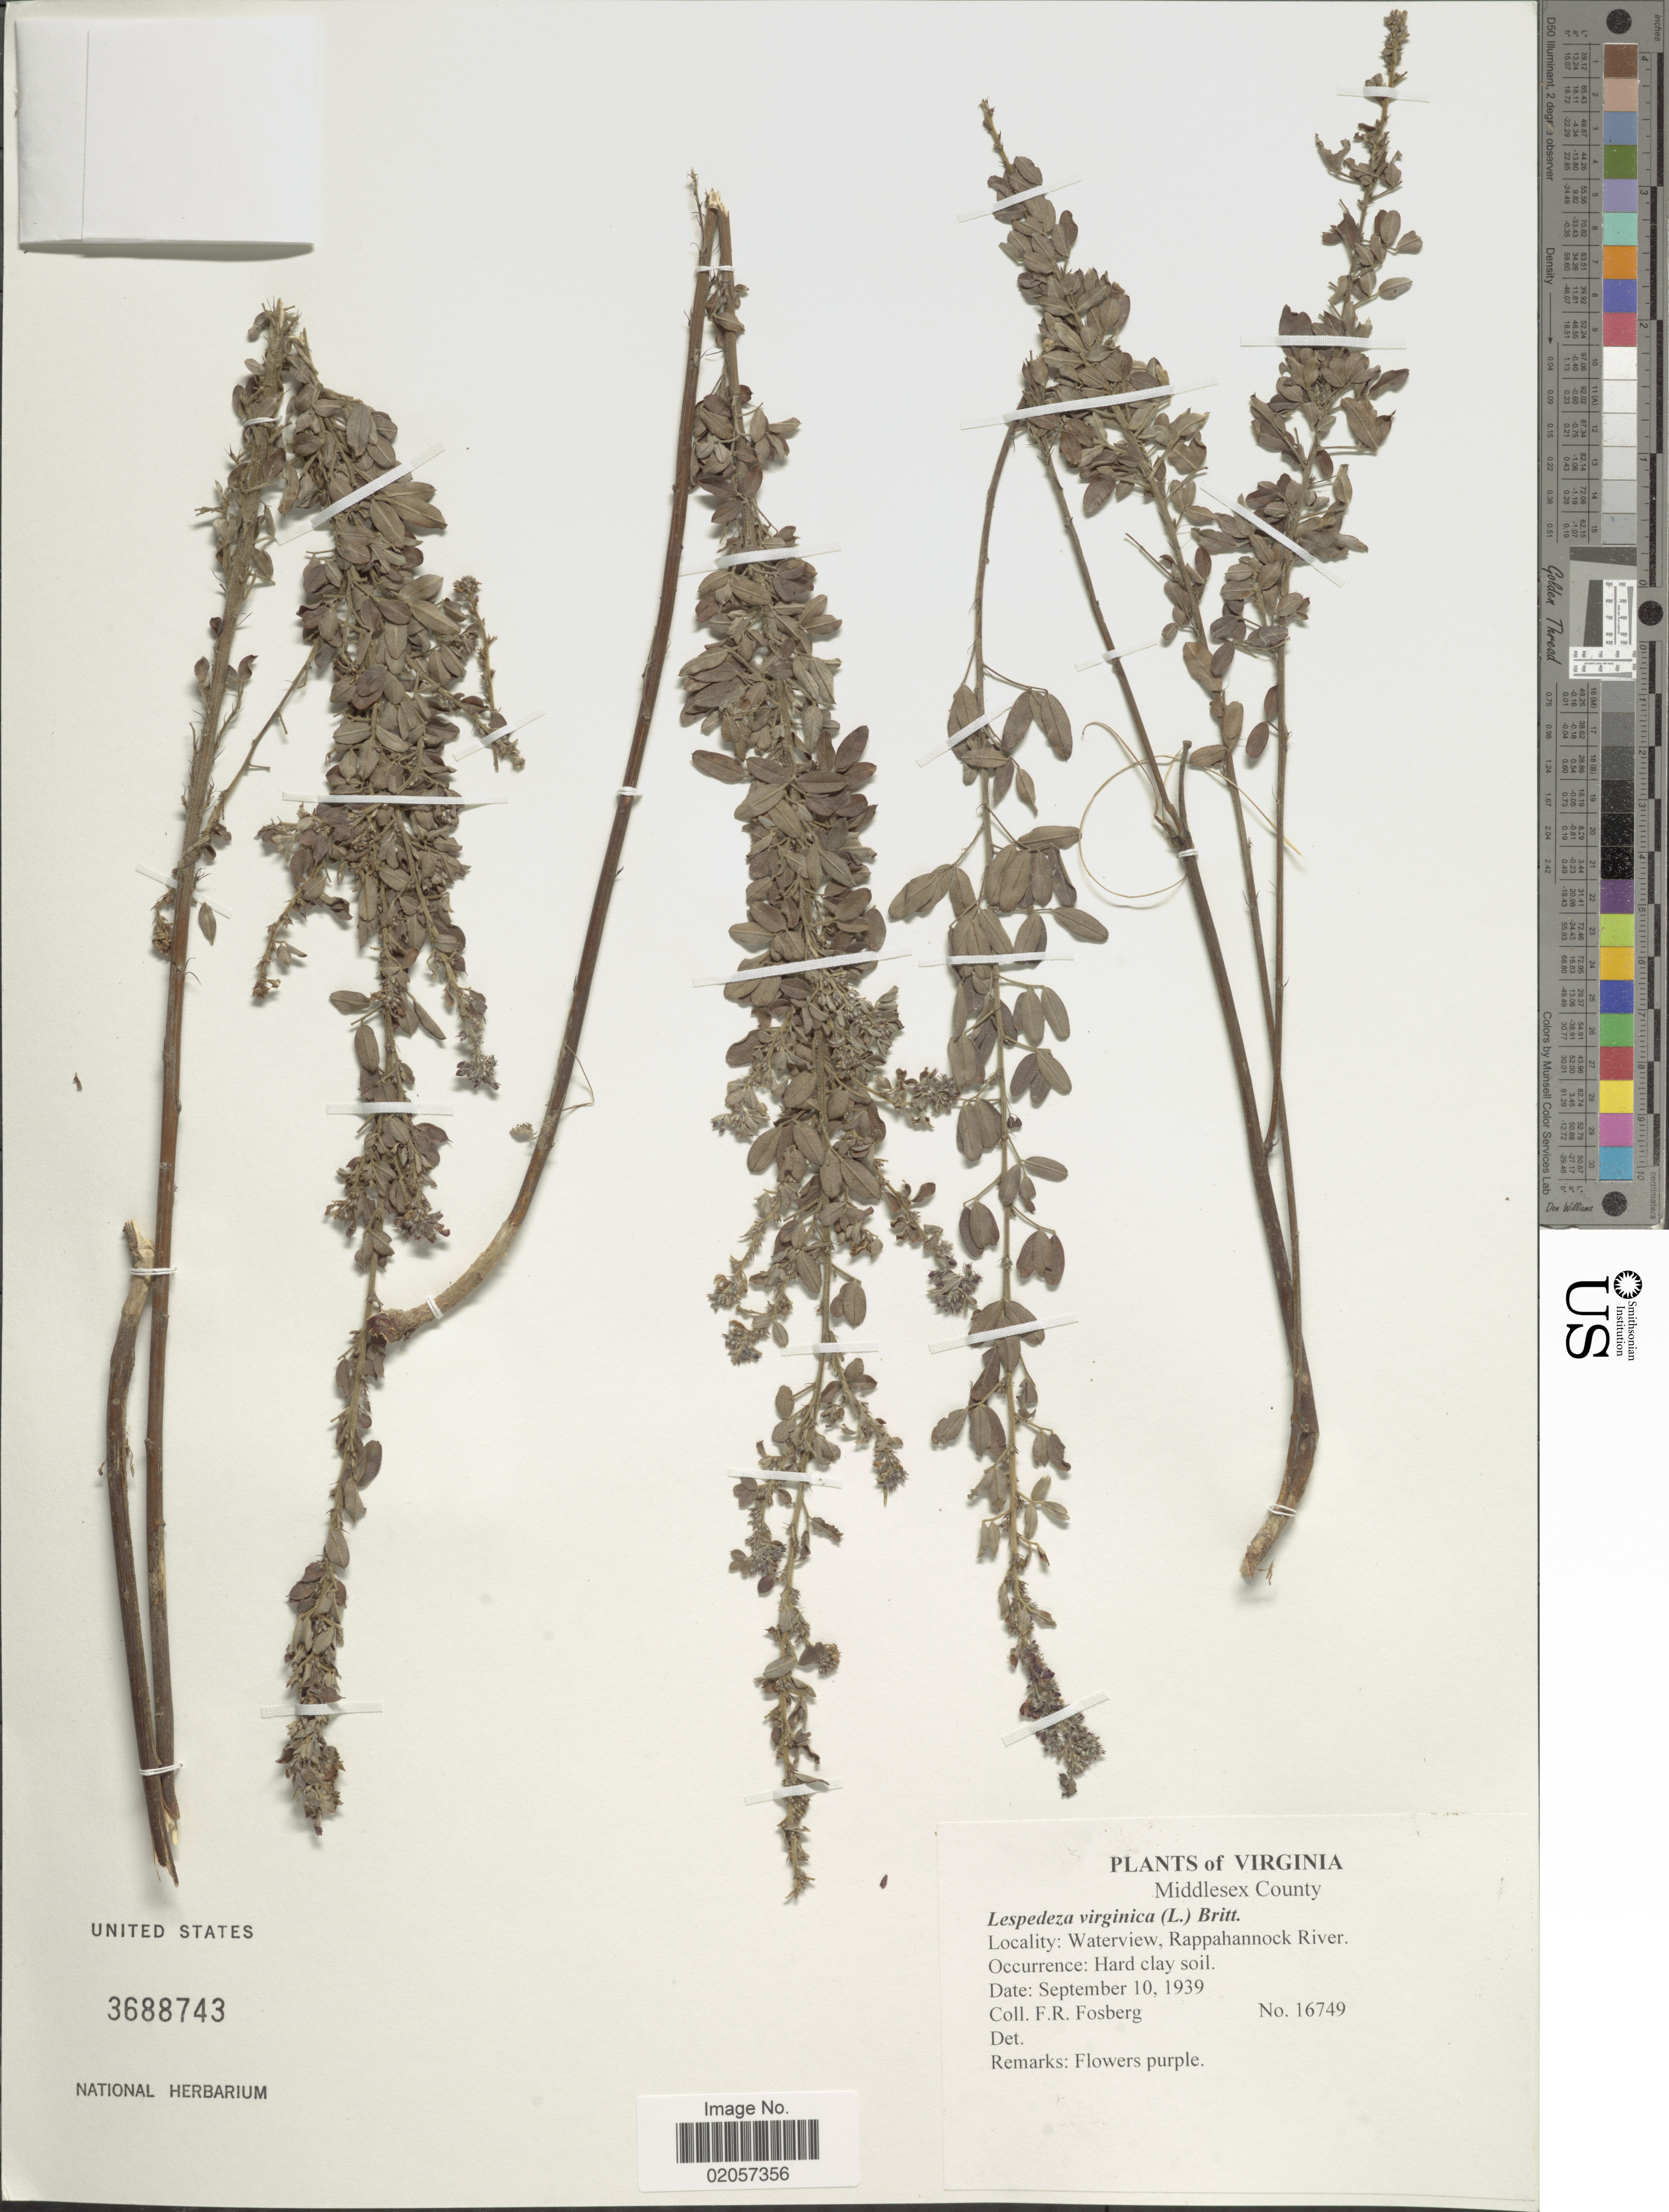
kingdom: Plantae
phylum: Tracheophyta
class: Magnoliopsida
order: Fabales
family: Fabaceae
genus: Lespedeza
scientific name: Lespedeza virginica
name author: (L.) Britton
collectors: F. R. Fosberg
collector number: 16749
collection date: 1939-09-10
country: United States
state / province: Virginia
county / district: Middlesex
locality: Middlesex County, Waterview, Rappahannock River.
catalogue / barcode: US 3688743